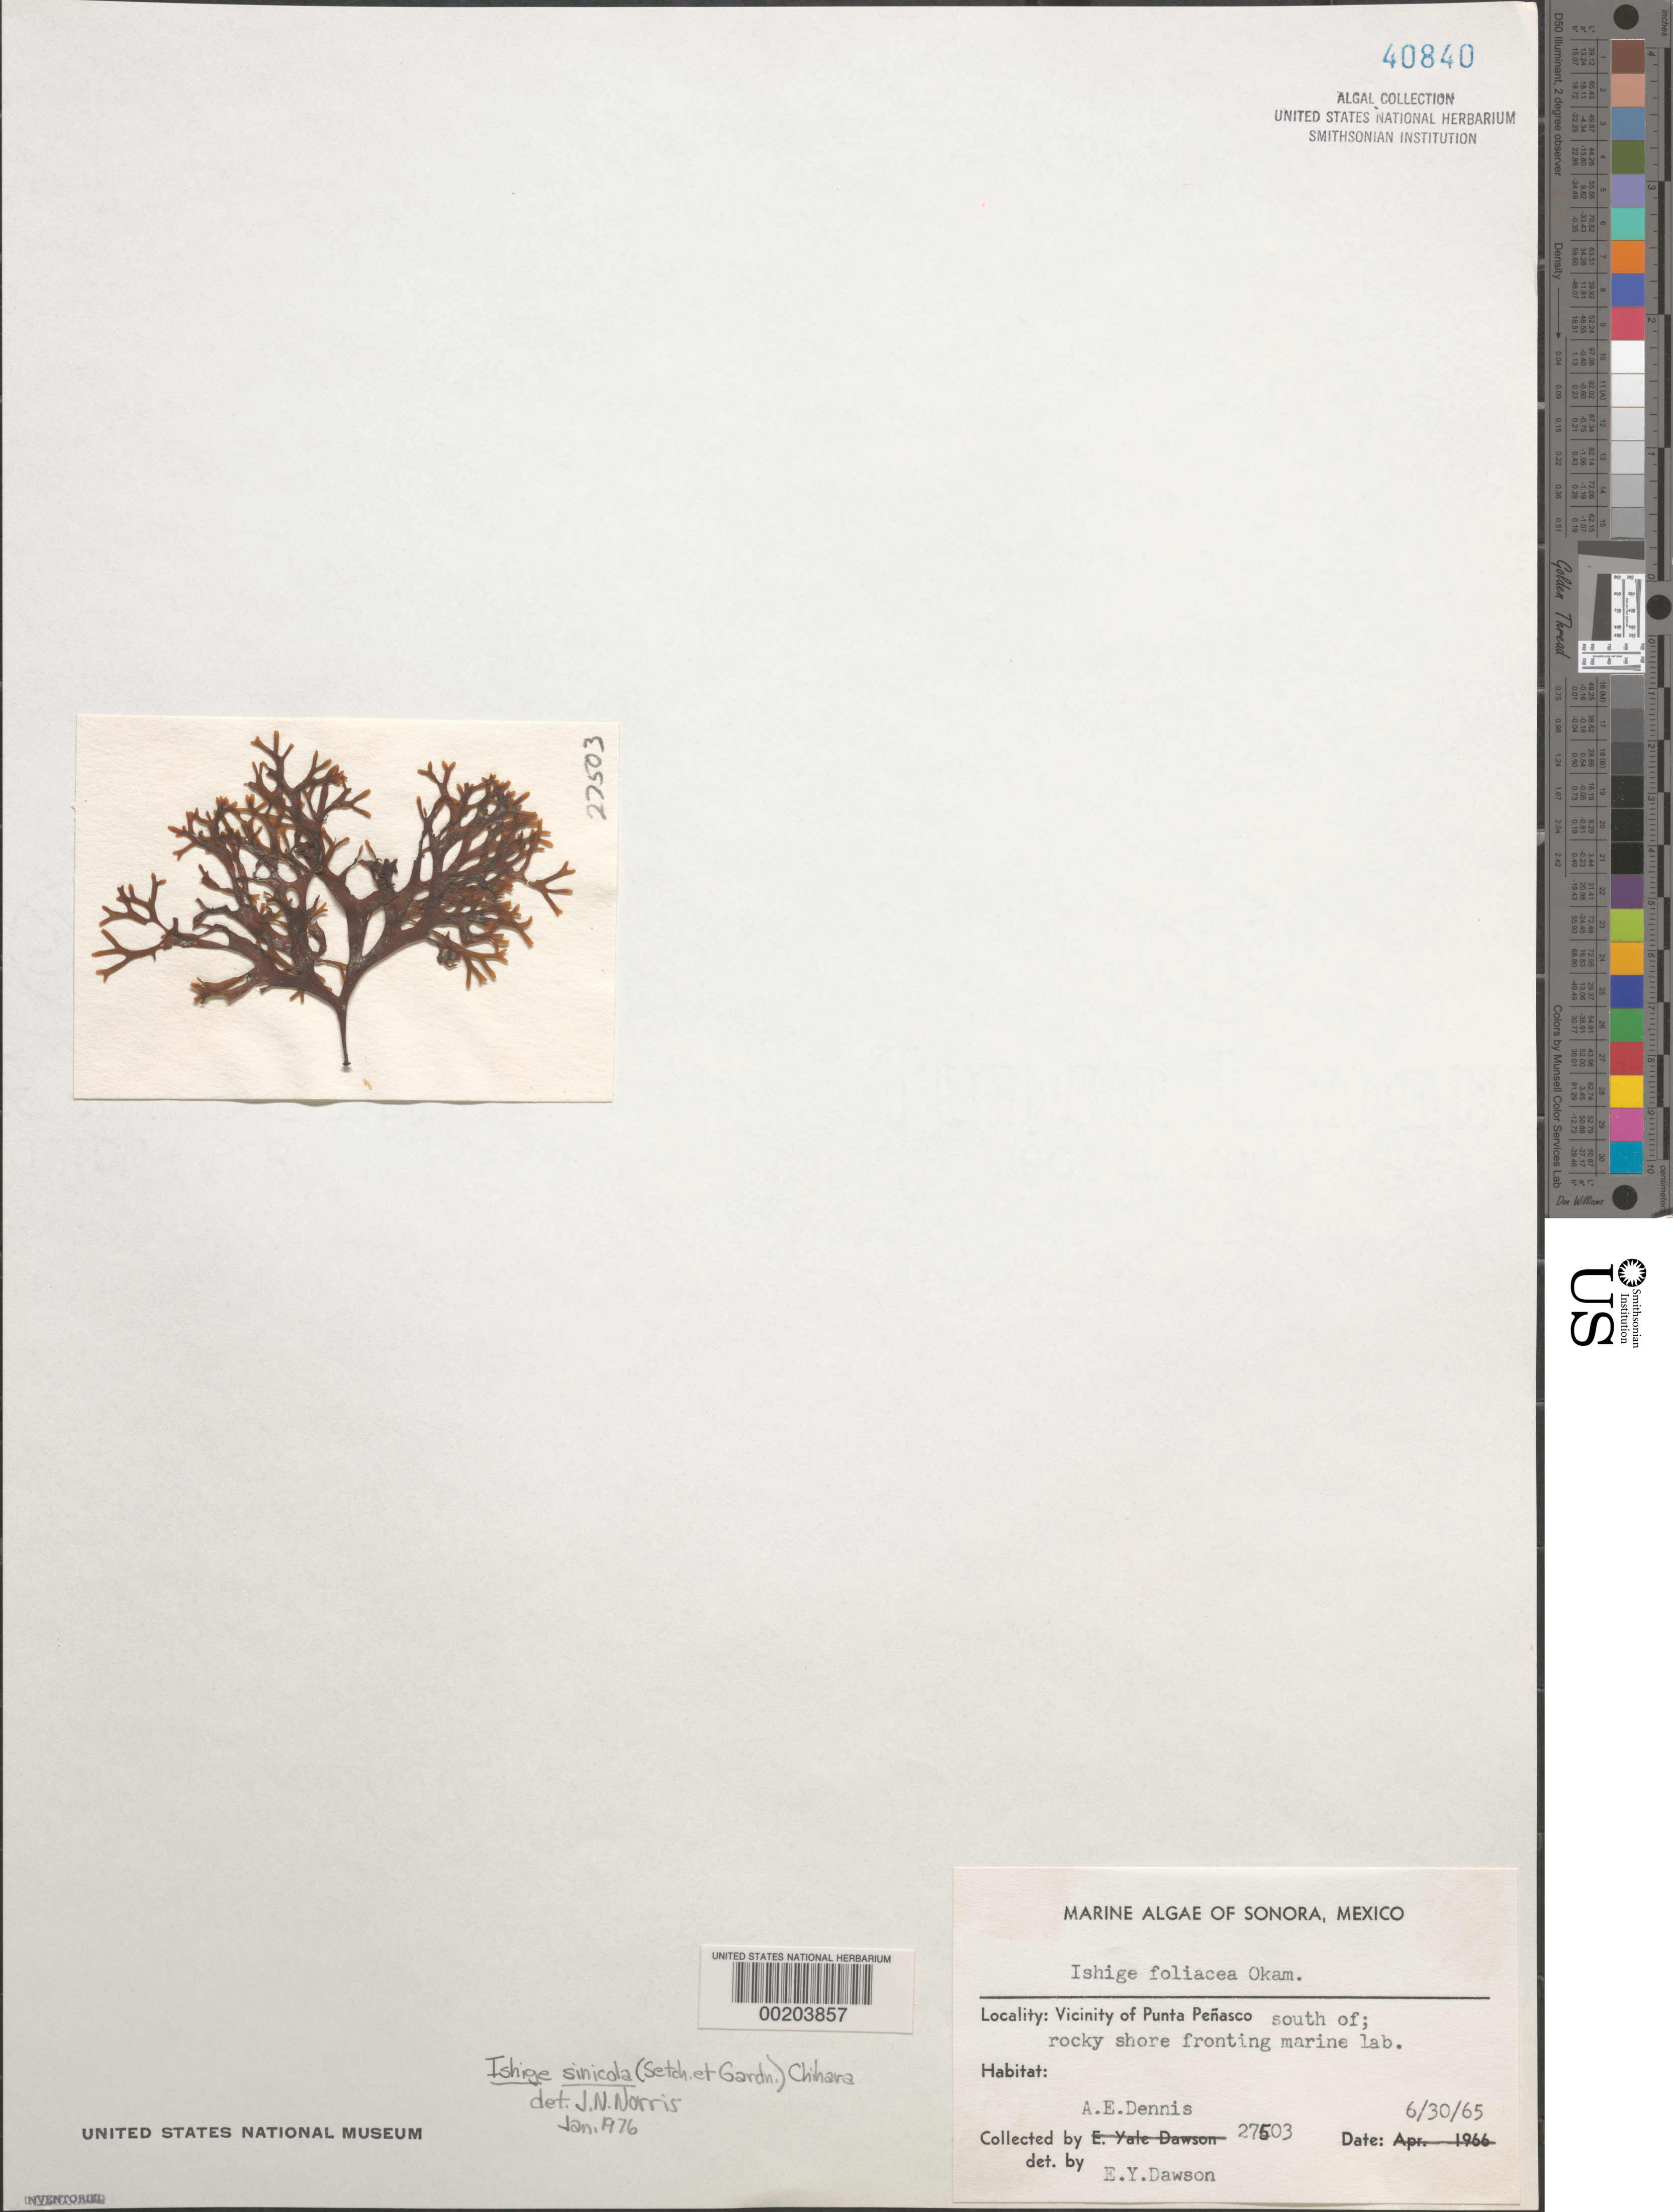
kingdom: Chromista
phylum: Ochrophyta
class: Phaeophyceae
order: Ishigeales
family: Ishigeaceae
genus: Ishige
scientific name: Ishige sinicola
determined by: Norris, James N.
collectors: A. Dennis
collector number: EYD 27503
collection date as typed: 30 Jun 1965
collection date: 1965-06-30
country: Mexico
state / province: Sonora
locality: Marine laboratory shore south of Punta Penasco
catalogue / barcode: US 40840